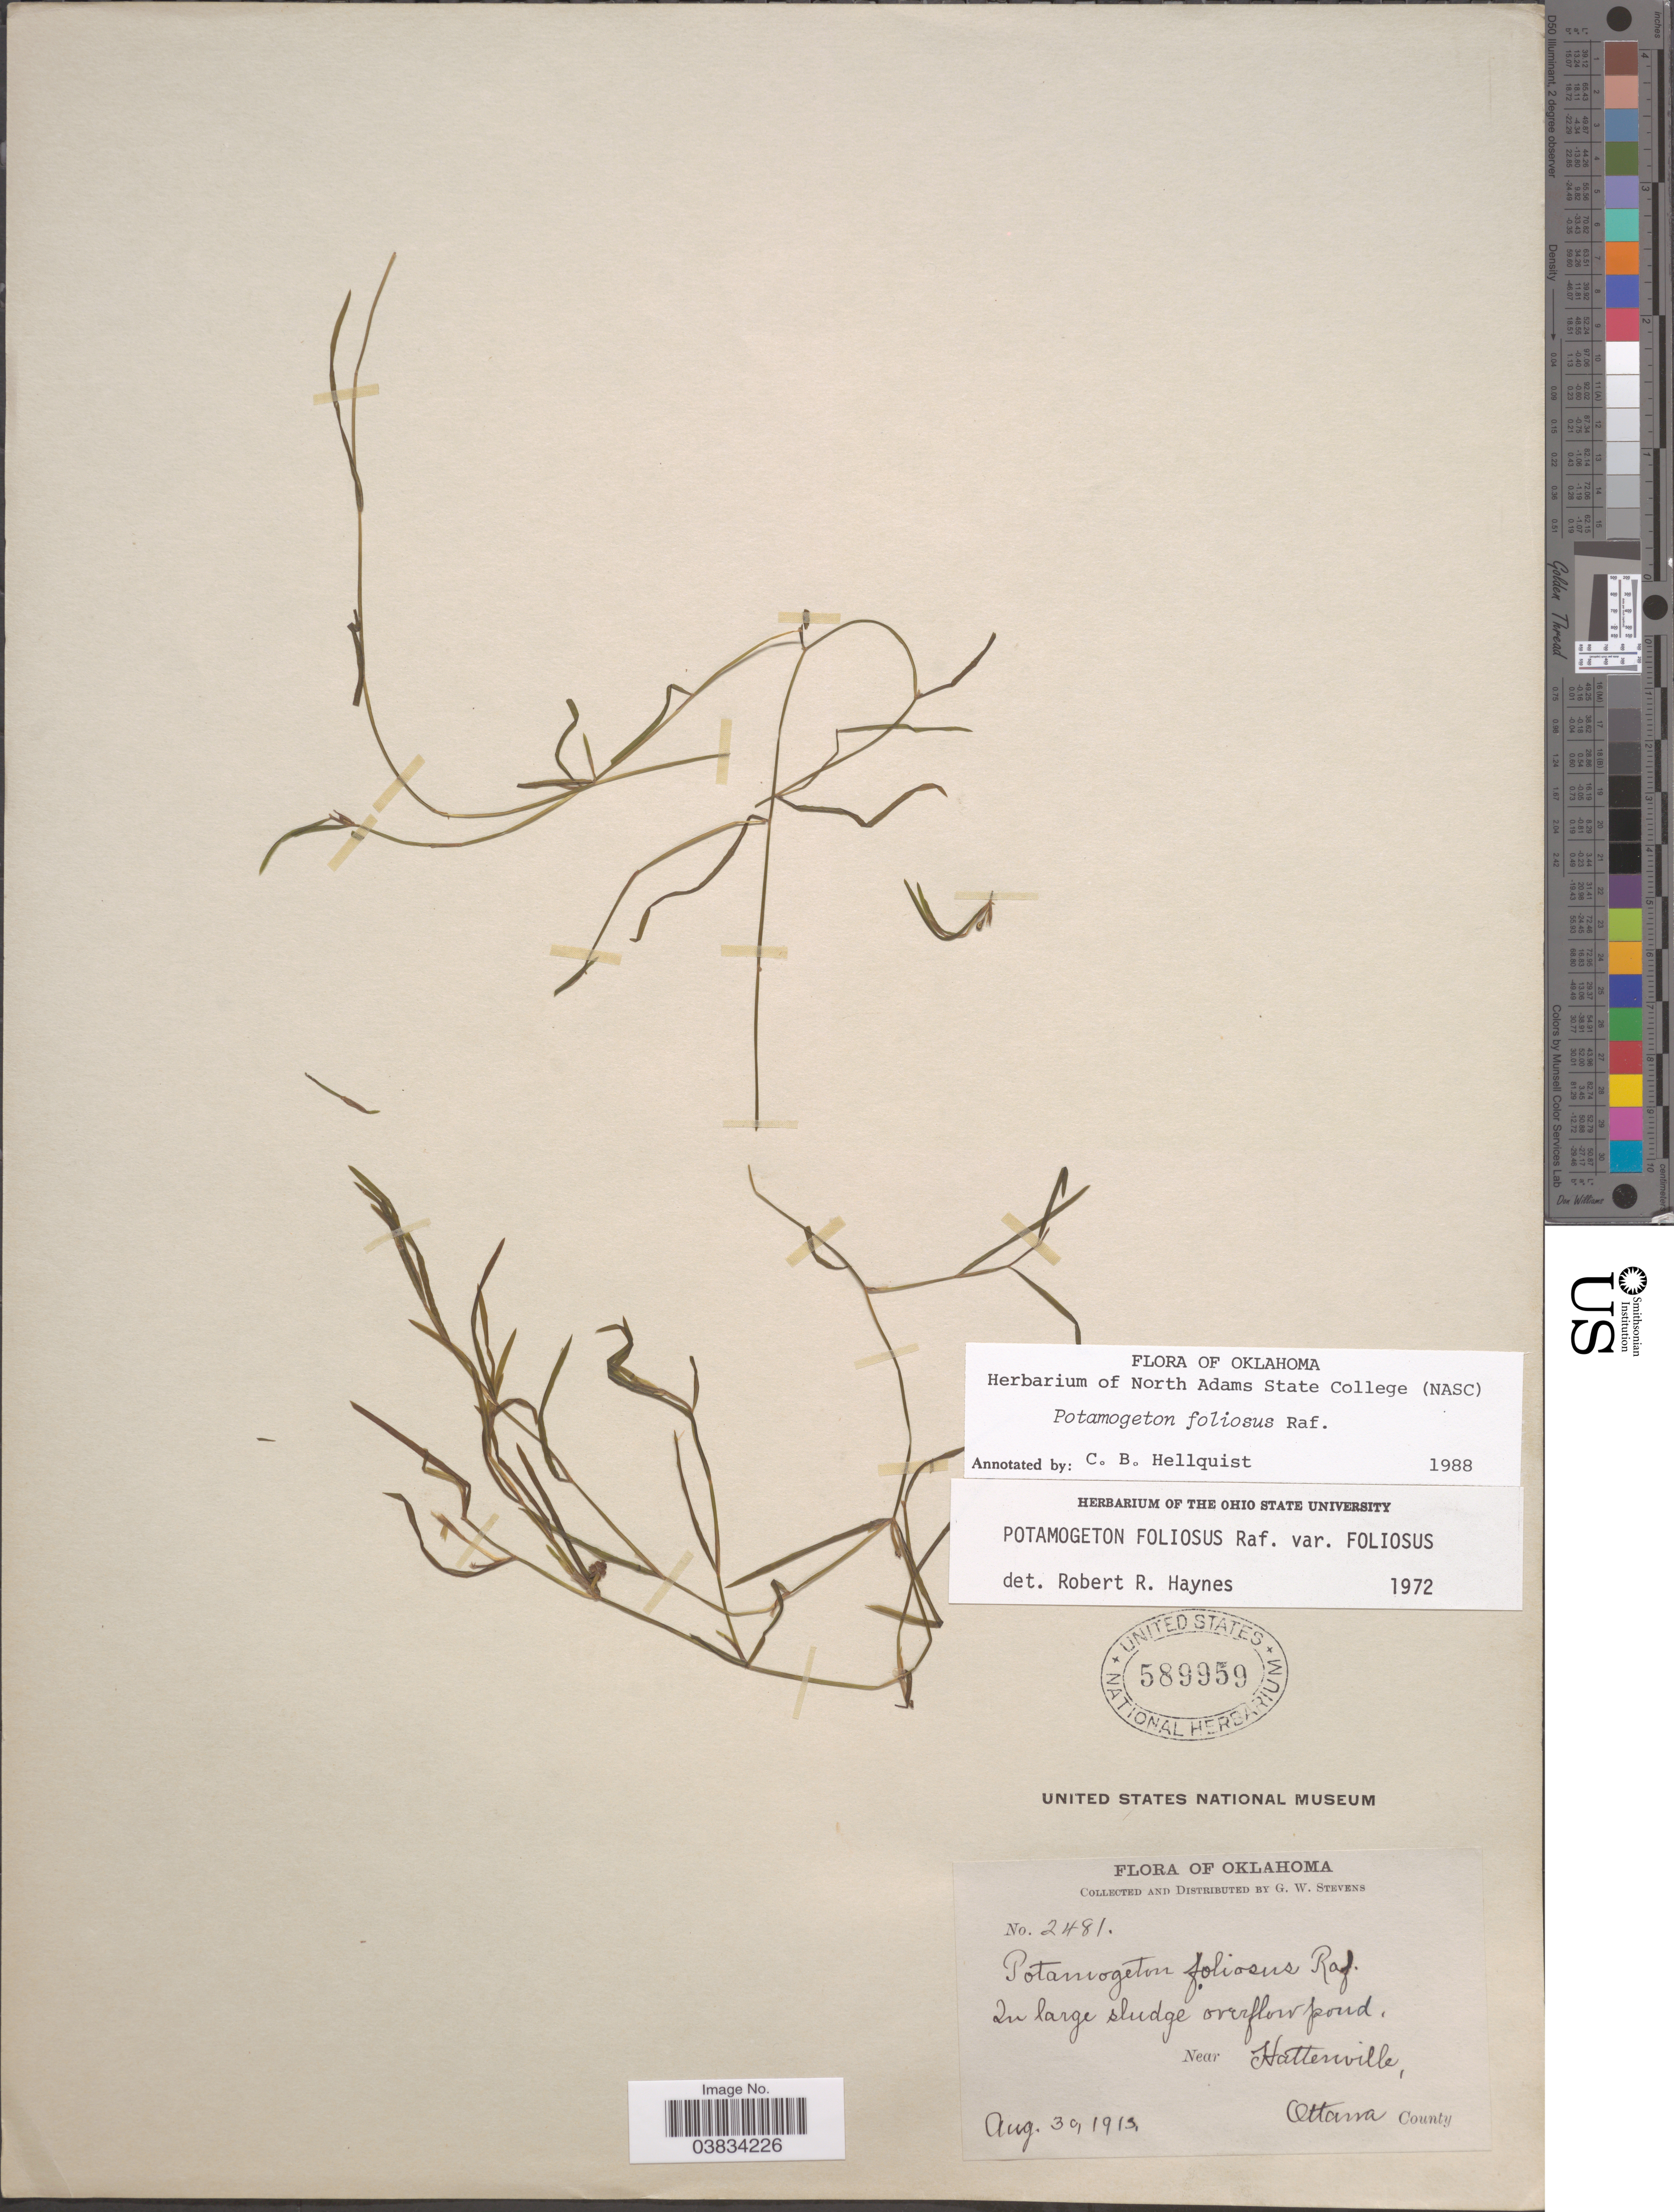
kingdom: Plantae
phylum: Tracheophyta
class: Liliopsida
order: Alismatales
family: Potamogetonaceae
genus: Potamogeton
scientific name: Potamogeton foliosus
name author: Raf.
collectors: G. W. Stevens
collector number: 2481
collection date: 1913-08-30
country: United States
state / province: Oklahoma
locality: Near Hattenville, Ottawa County.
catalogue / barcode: US 589959